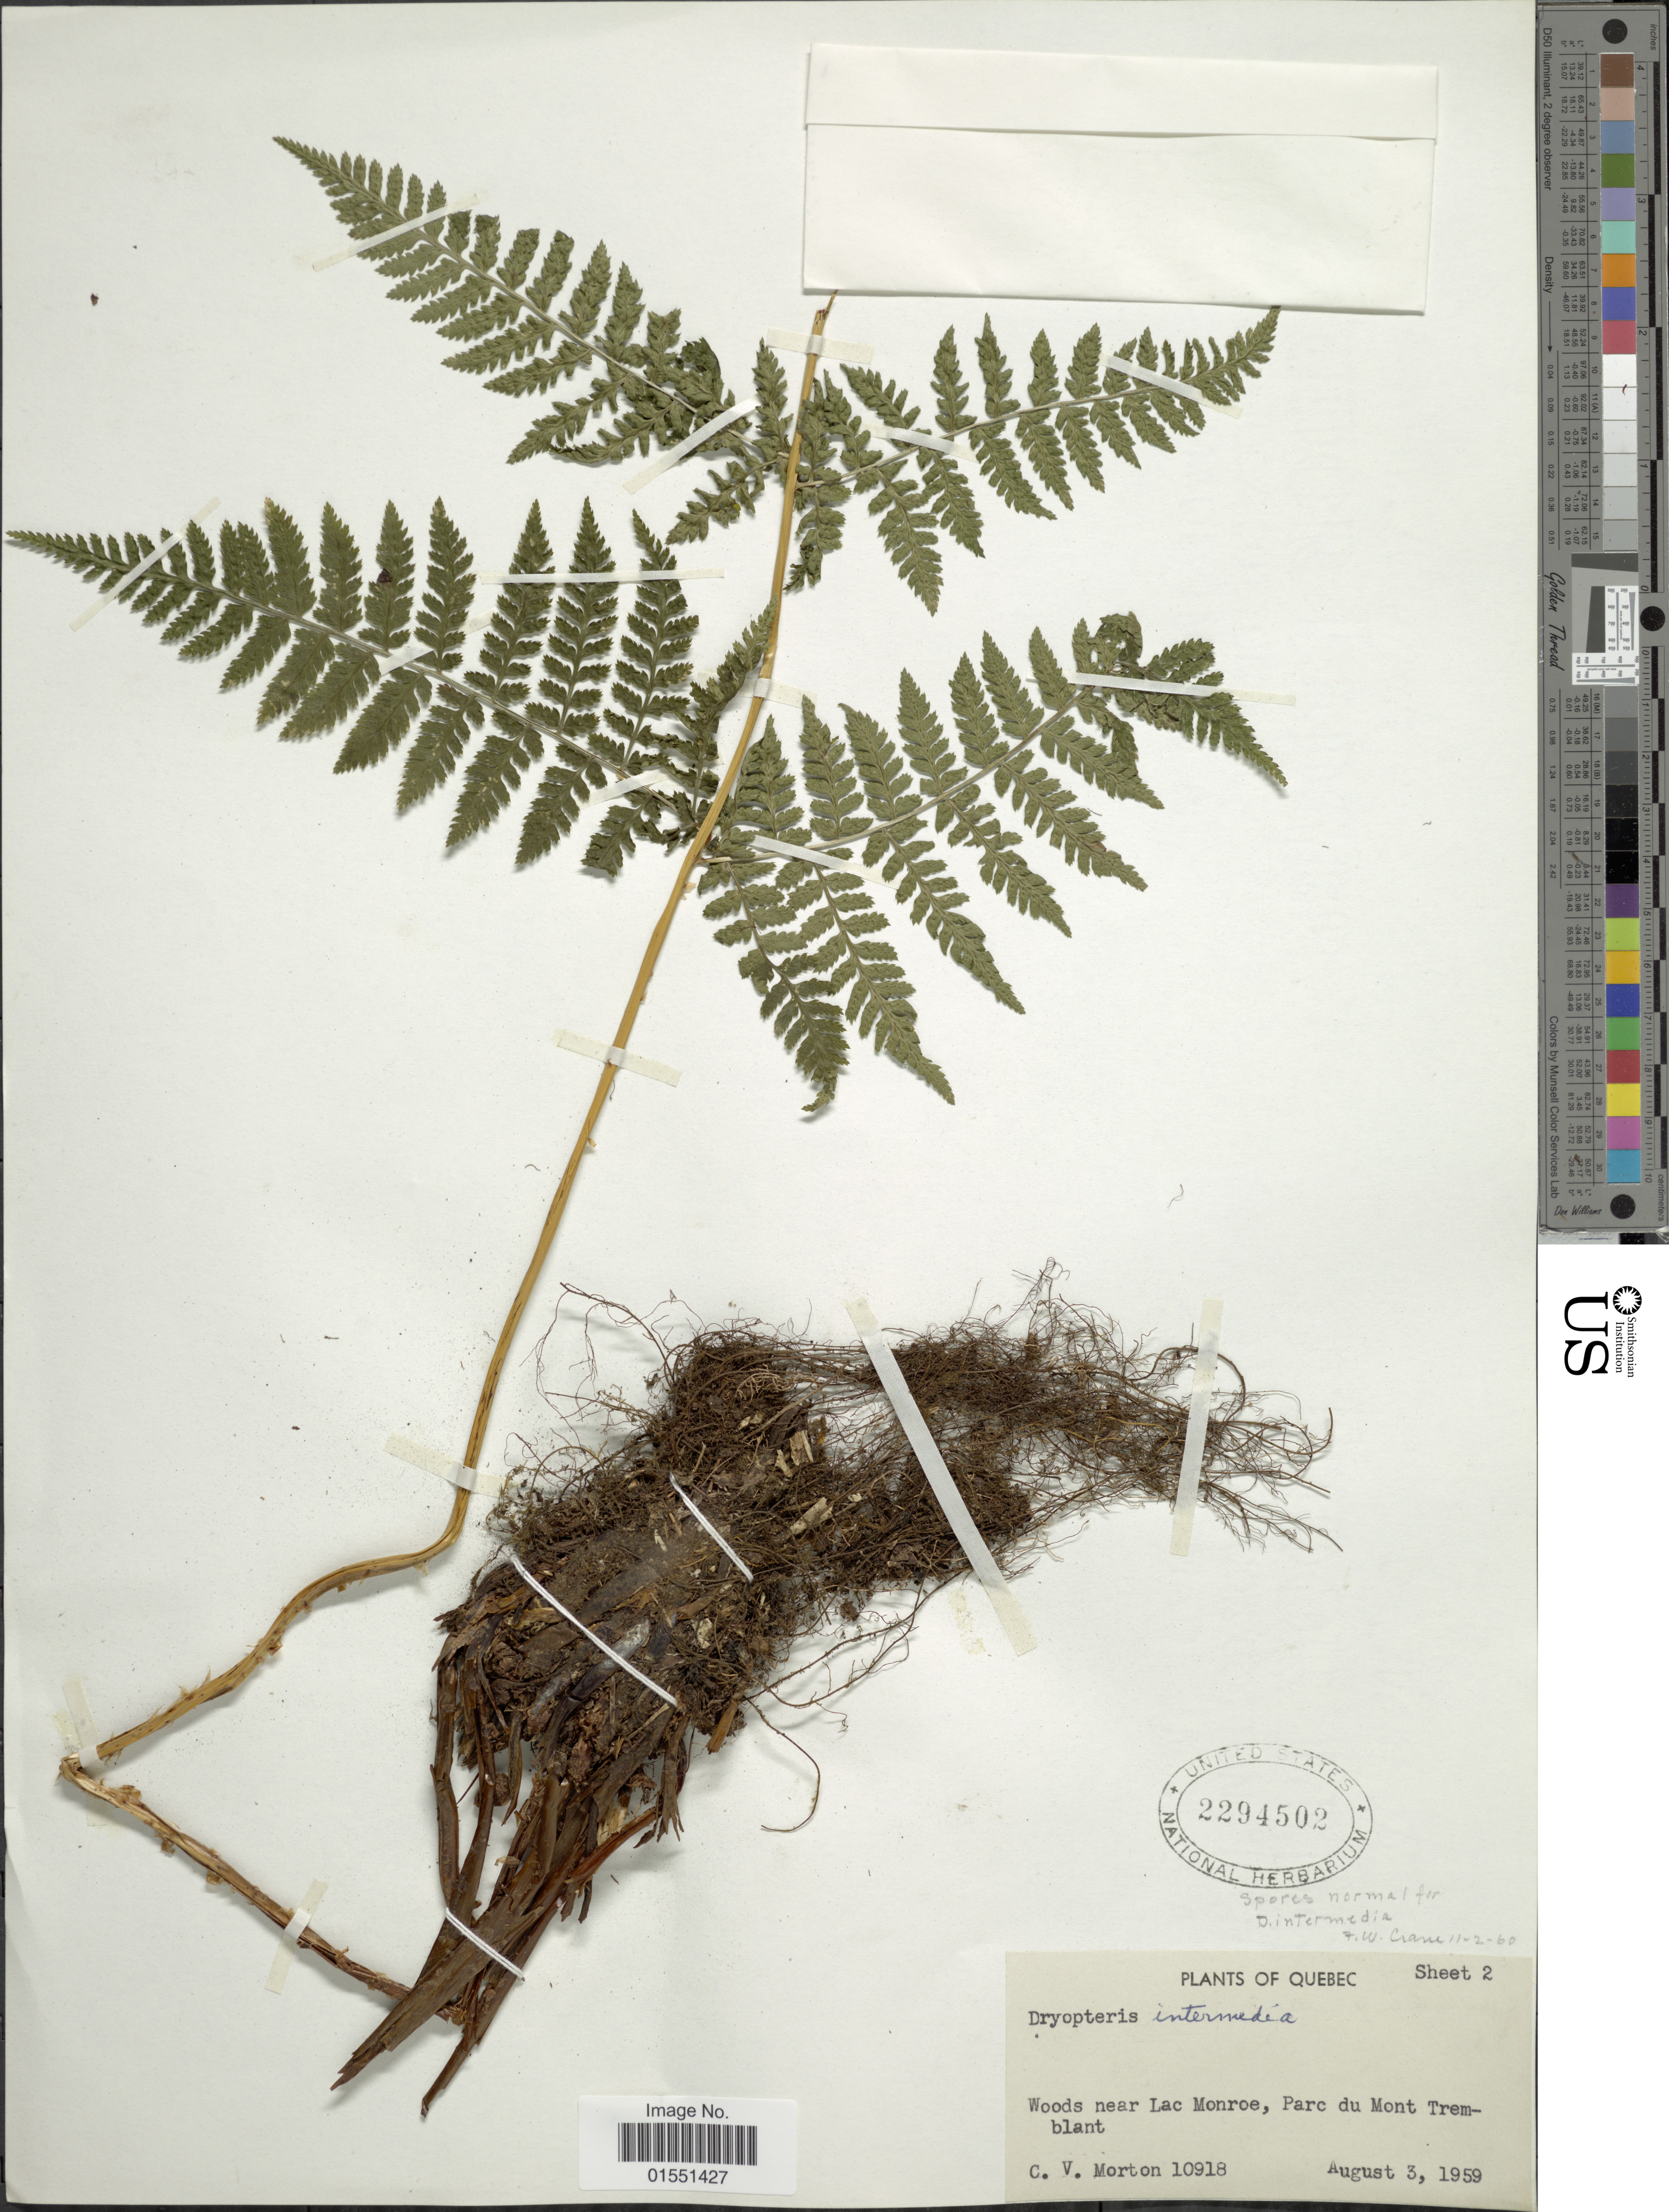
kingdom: Plantae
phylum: Tracheophyta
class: Polypodiopsida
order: Polypodiales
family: Dryopteridaceae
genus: Dryopteris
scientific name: Dryopteris intermedia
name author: (Muhl.) A. Gray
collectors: C. V. Morton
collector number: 10918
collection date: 1959-08-03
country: Canada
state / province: Quebec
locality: Woods near Lac Monroe, Parc du Mont Tremblant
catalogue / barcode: US 2294502